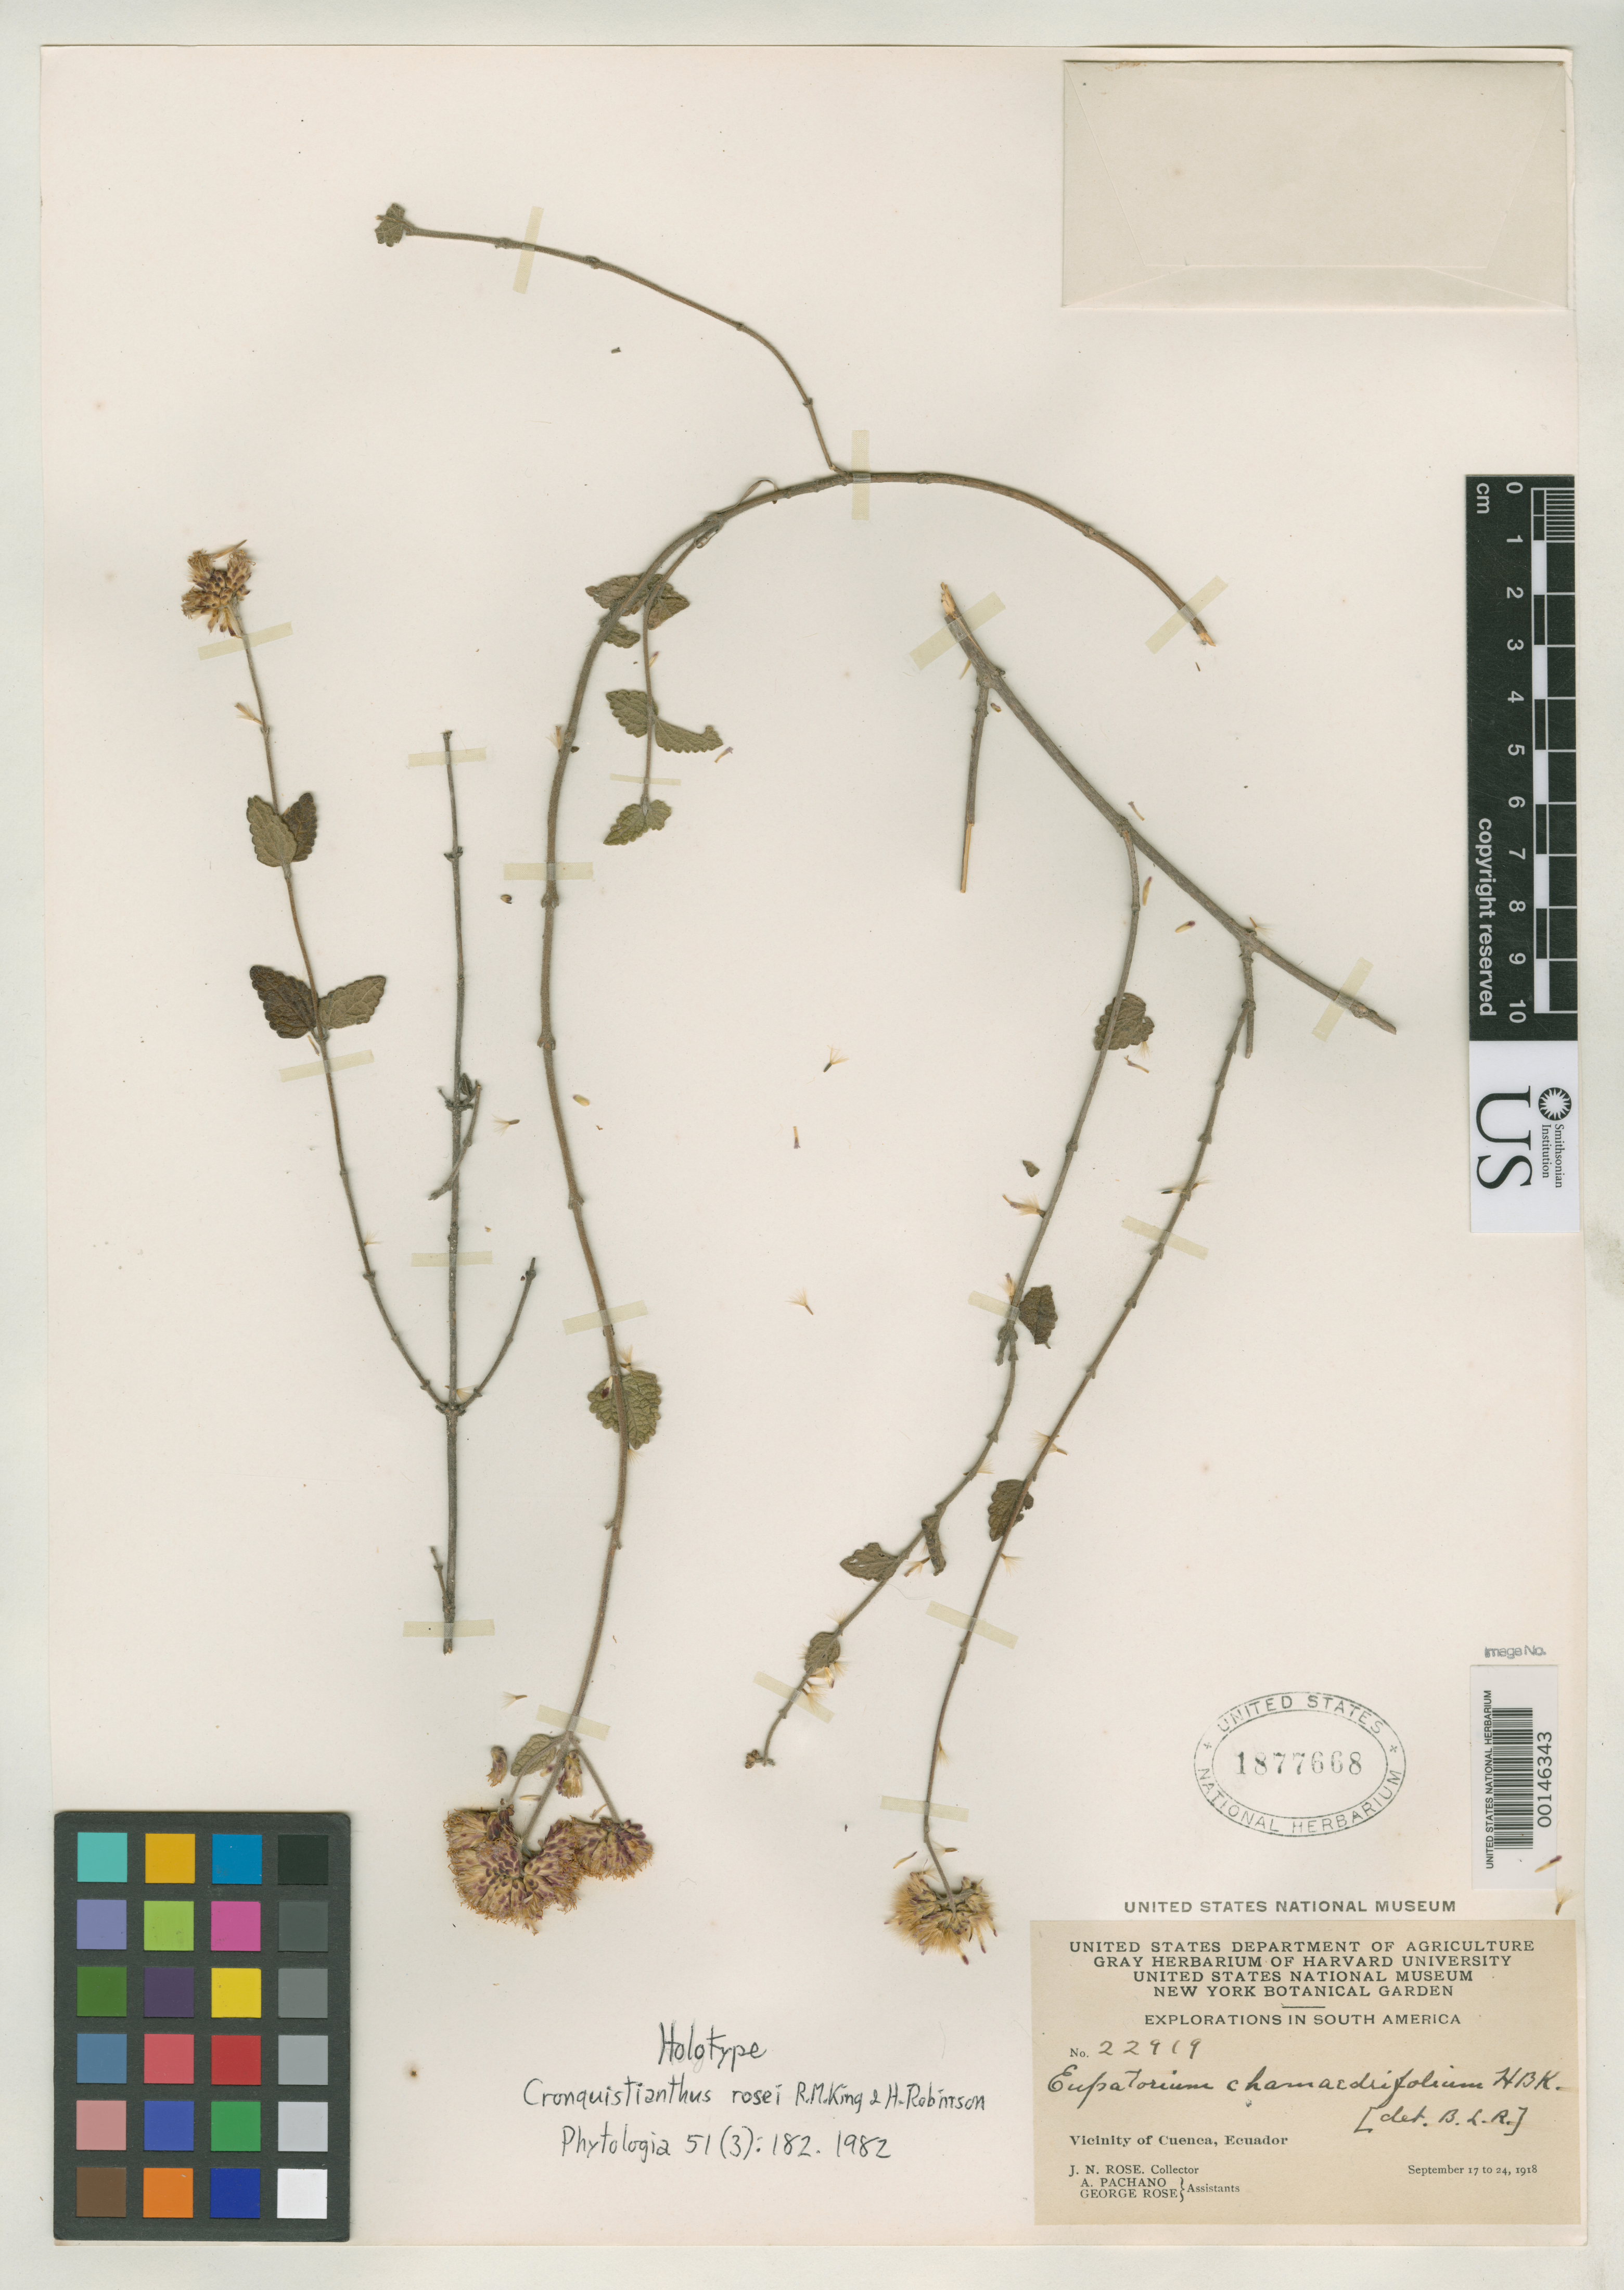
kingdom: Plantae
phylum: Tracheophyta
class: Magnoliopsida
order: Asterales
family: Asteraceae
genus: Cronquistianthus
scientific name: Cronquistianthus rosei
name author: R.M. King & H. Rob.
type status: Holotype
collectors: J. N. Rose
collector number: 22919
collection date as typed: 17 Sep 1918 to 24 Sep 1918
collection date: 1918-09-17/1918-09-24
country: Ecuador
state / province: Azuay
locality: Vicinity of Cuenca.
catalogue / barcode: US 1877668